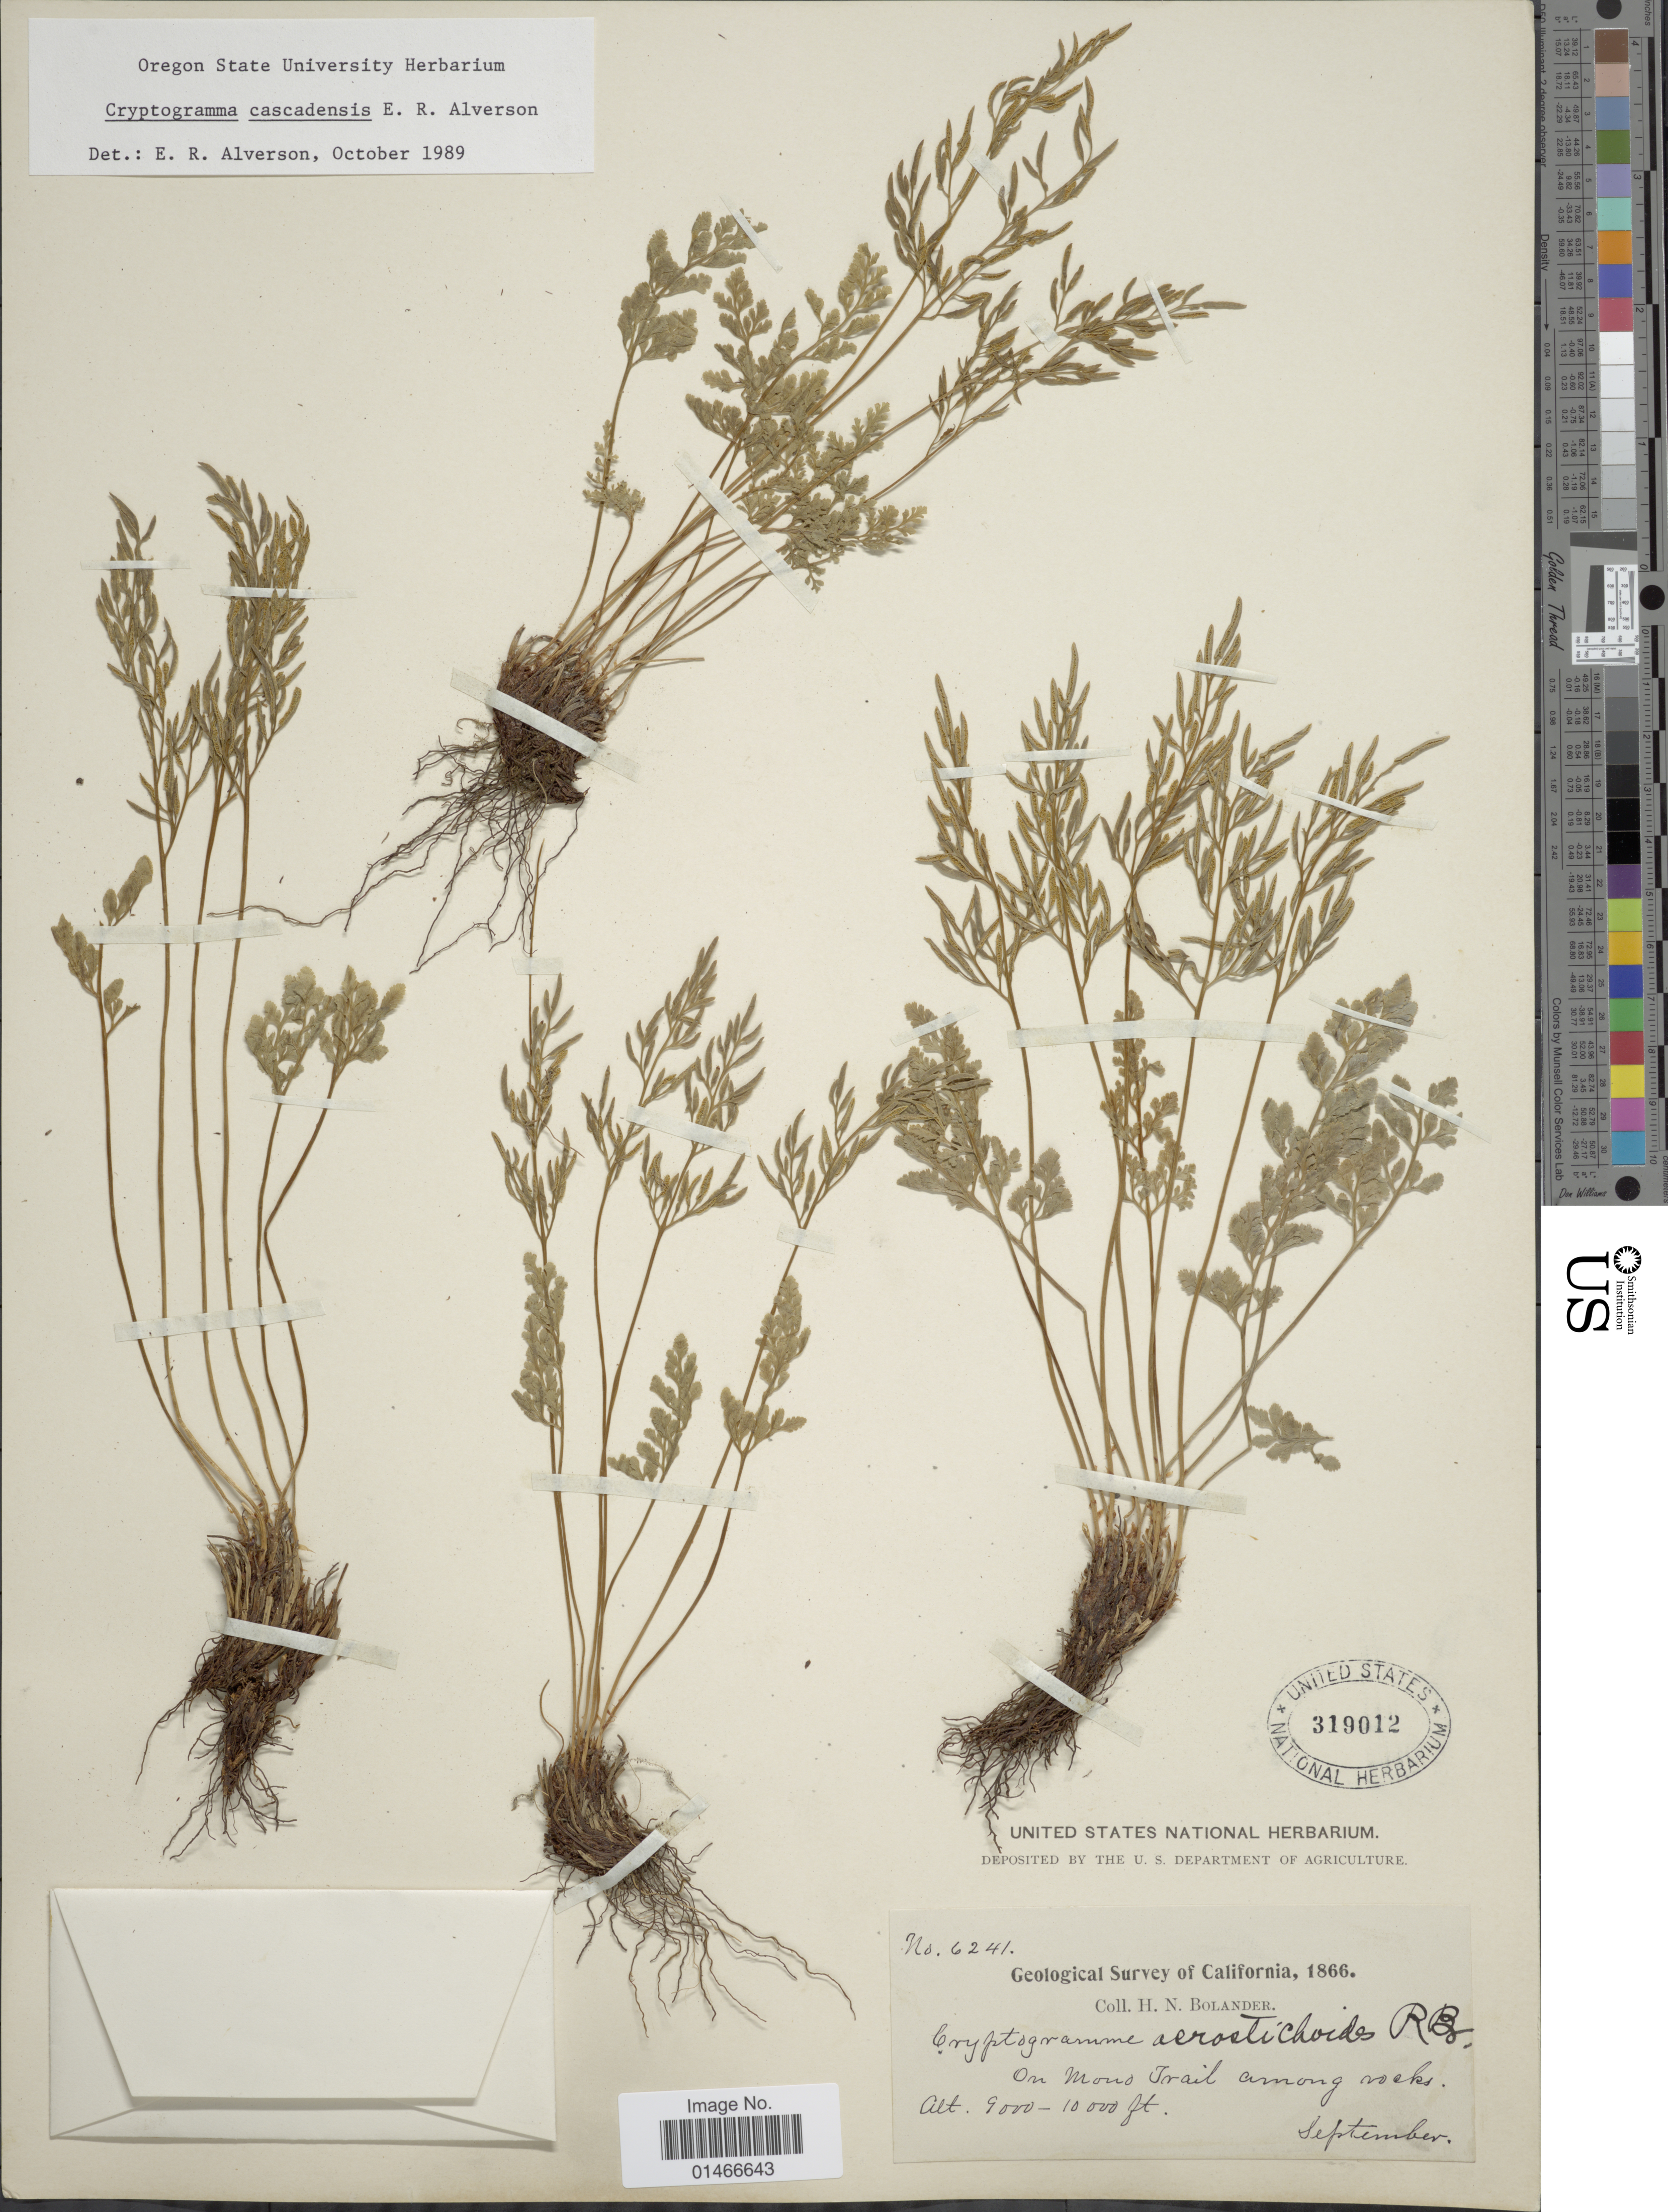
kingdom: Plantae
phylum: Tracheophyta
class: Polypodiopsida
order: Polypodiales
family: Pteridaceae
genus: Cryptogramma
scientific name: Cryptogramma cascadensis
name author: Alverson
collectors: H. Bolander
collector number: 6241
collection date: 1866-09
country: United States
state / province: California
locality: On mond trail among rocks.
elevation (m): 2743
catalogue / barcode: US 319012